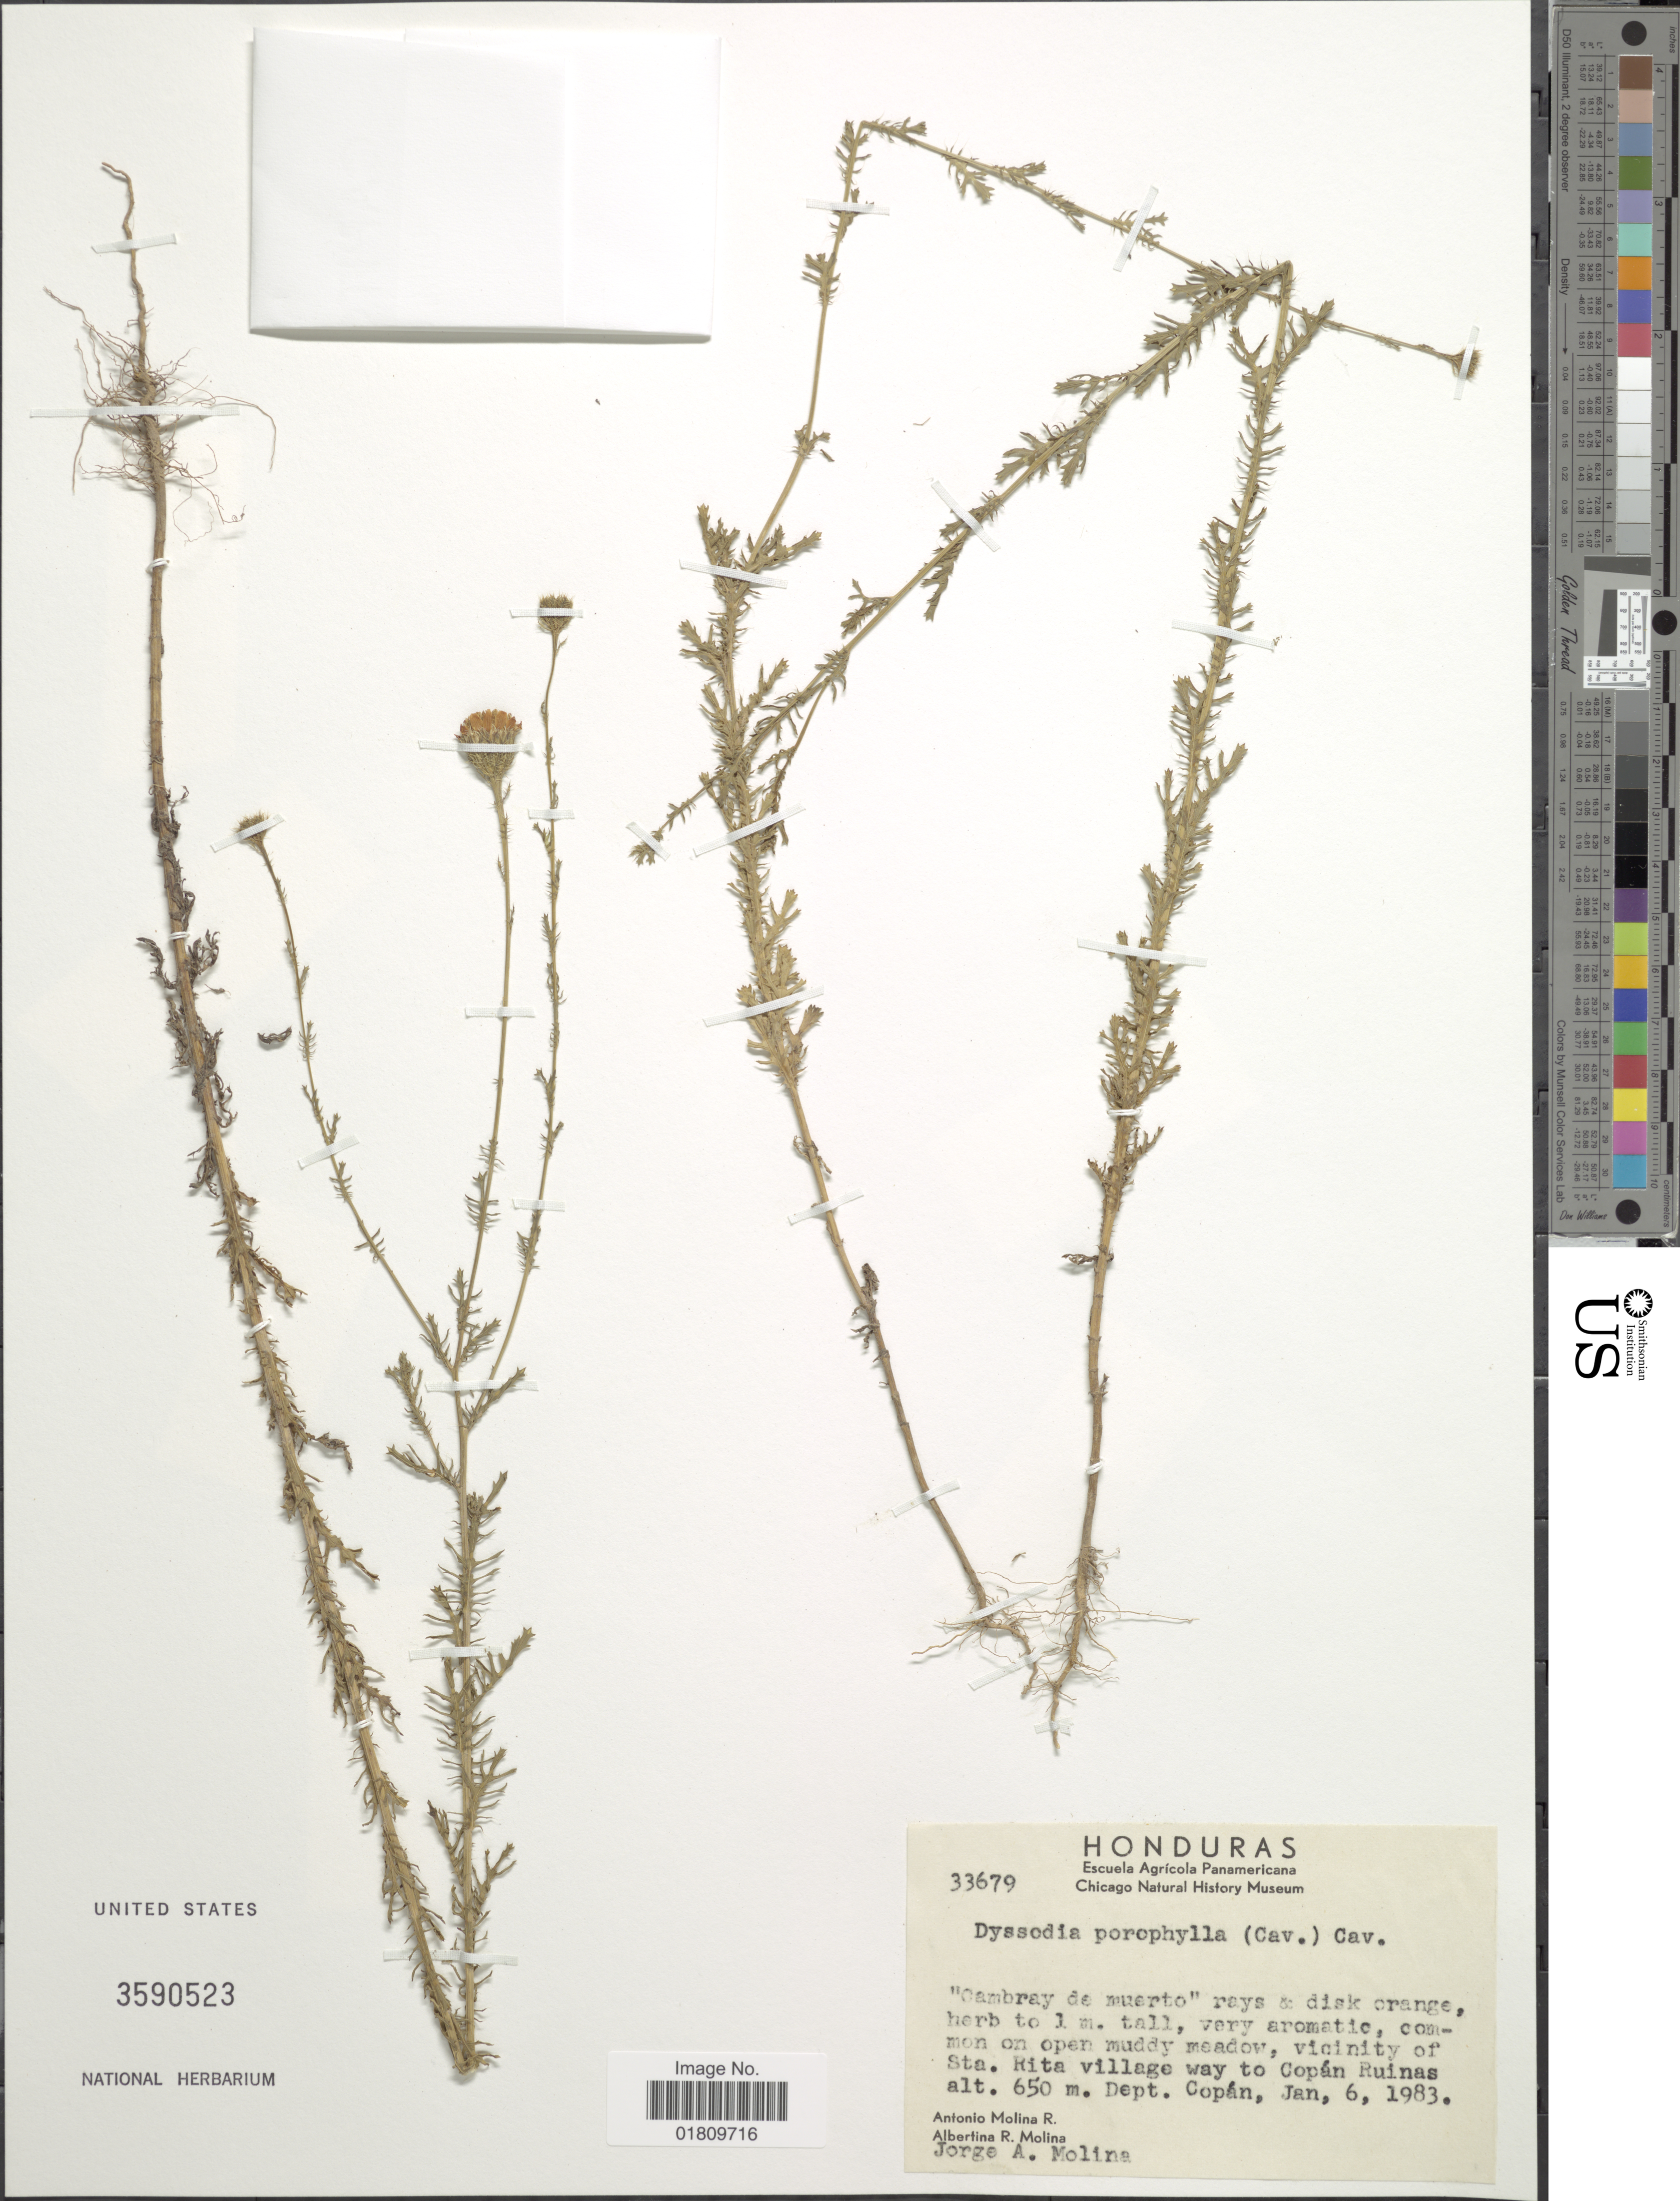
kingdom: Plantae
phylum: Tracheophyta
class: Magnoliopsida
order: Asterales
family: Asteraceae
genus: Dyssodia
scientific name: Dyssodia porophylla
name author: (Cav.) Cav.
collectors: A. Molina R., A. R. Molina & J. A. Molina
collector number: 33679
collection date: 1983-01-06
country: Honduras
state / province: Copán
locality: On open muddy meadow, vicinity of Sta. Rita village way to Copán Ruinas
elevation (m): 650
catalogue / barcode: US 3590523